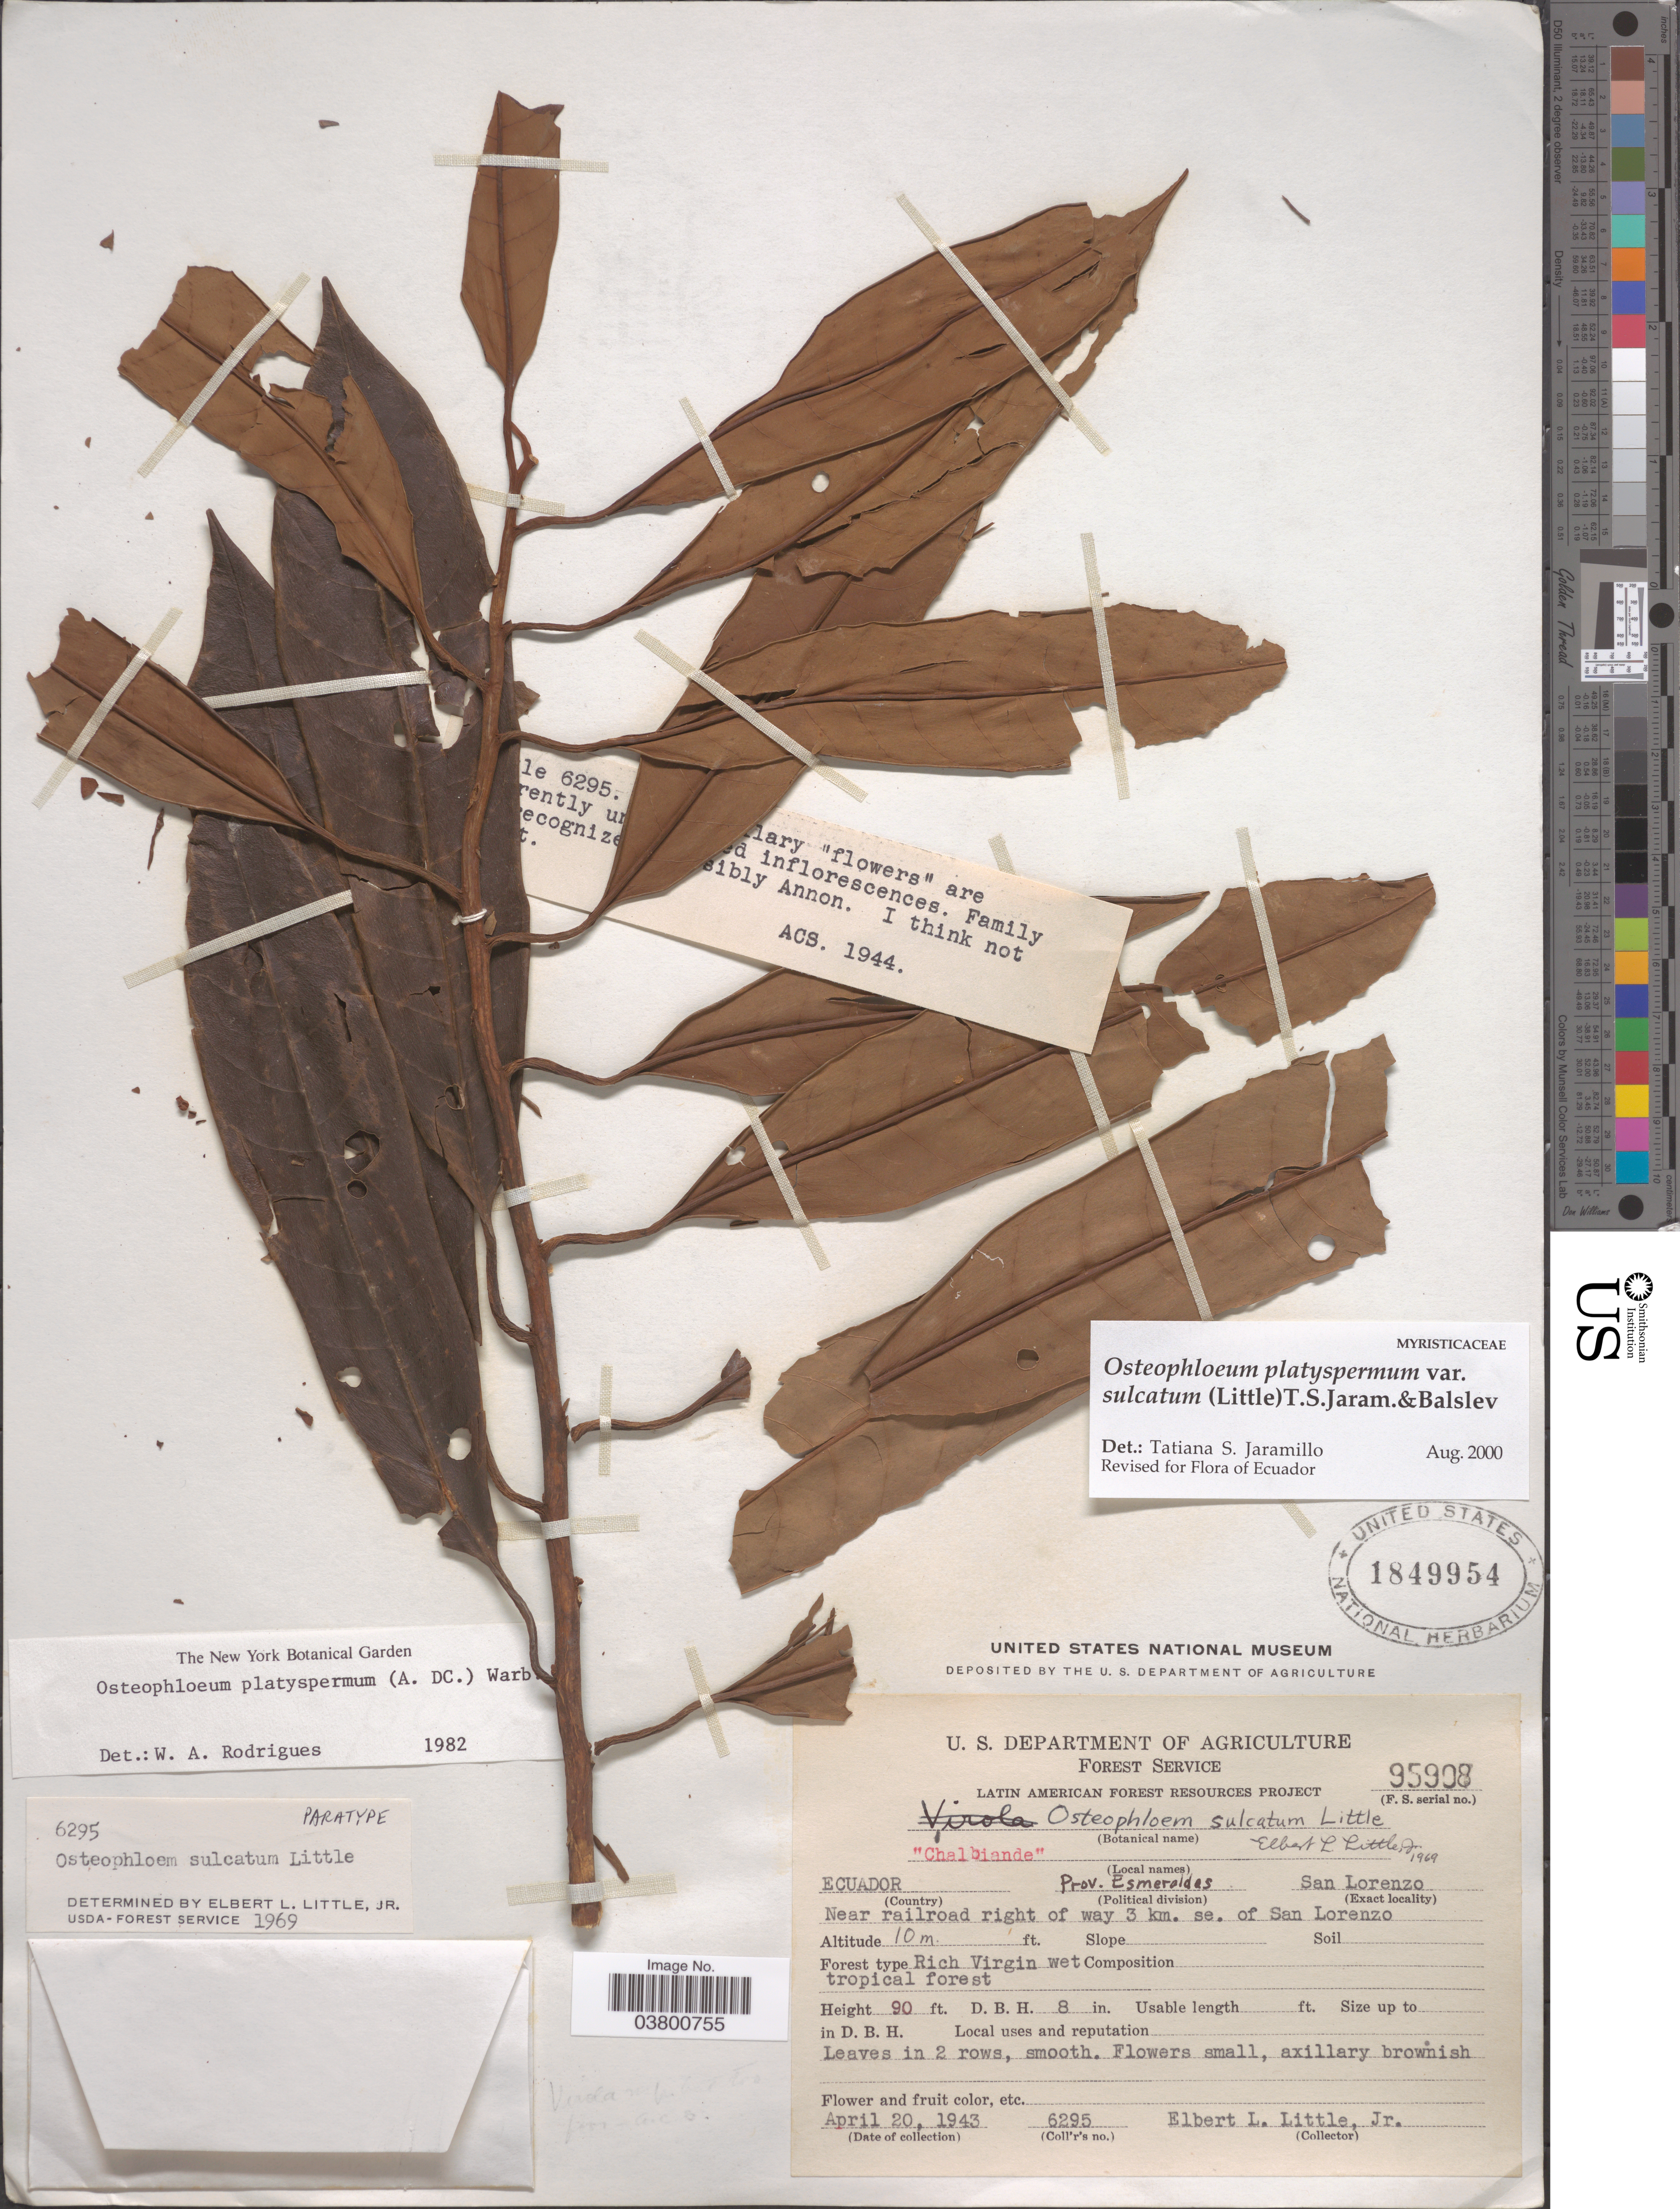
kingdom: Plantae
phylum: Tracheophyta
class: Magnoliopsida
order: Magnoliales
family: Myristicaceae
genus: Osteophloeum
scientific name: Osteophloeum platyspermum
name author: (A. DC.) Warb.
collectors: E. L. Little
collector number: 6295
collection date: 1943-04-20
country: Ecuador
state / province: Esmeraldas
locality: San Lorenzo. Near railroad right of way 3 km. se. of San Lorenzo.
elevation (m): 10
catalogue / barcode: US 1849954